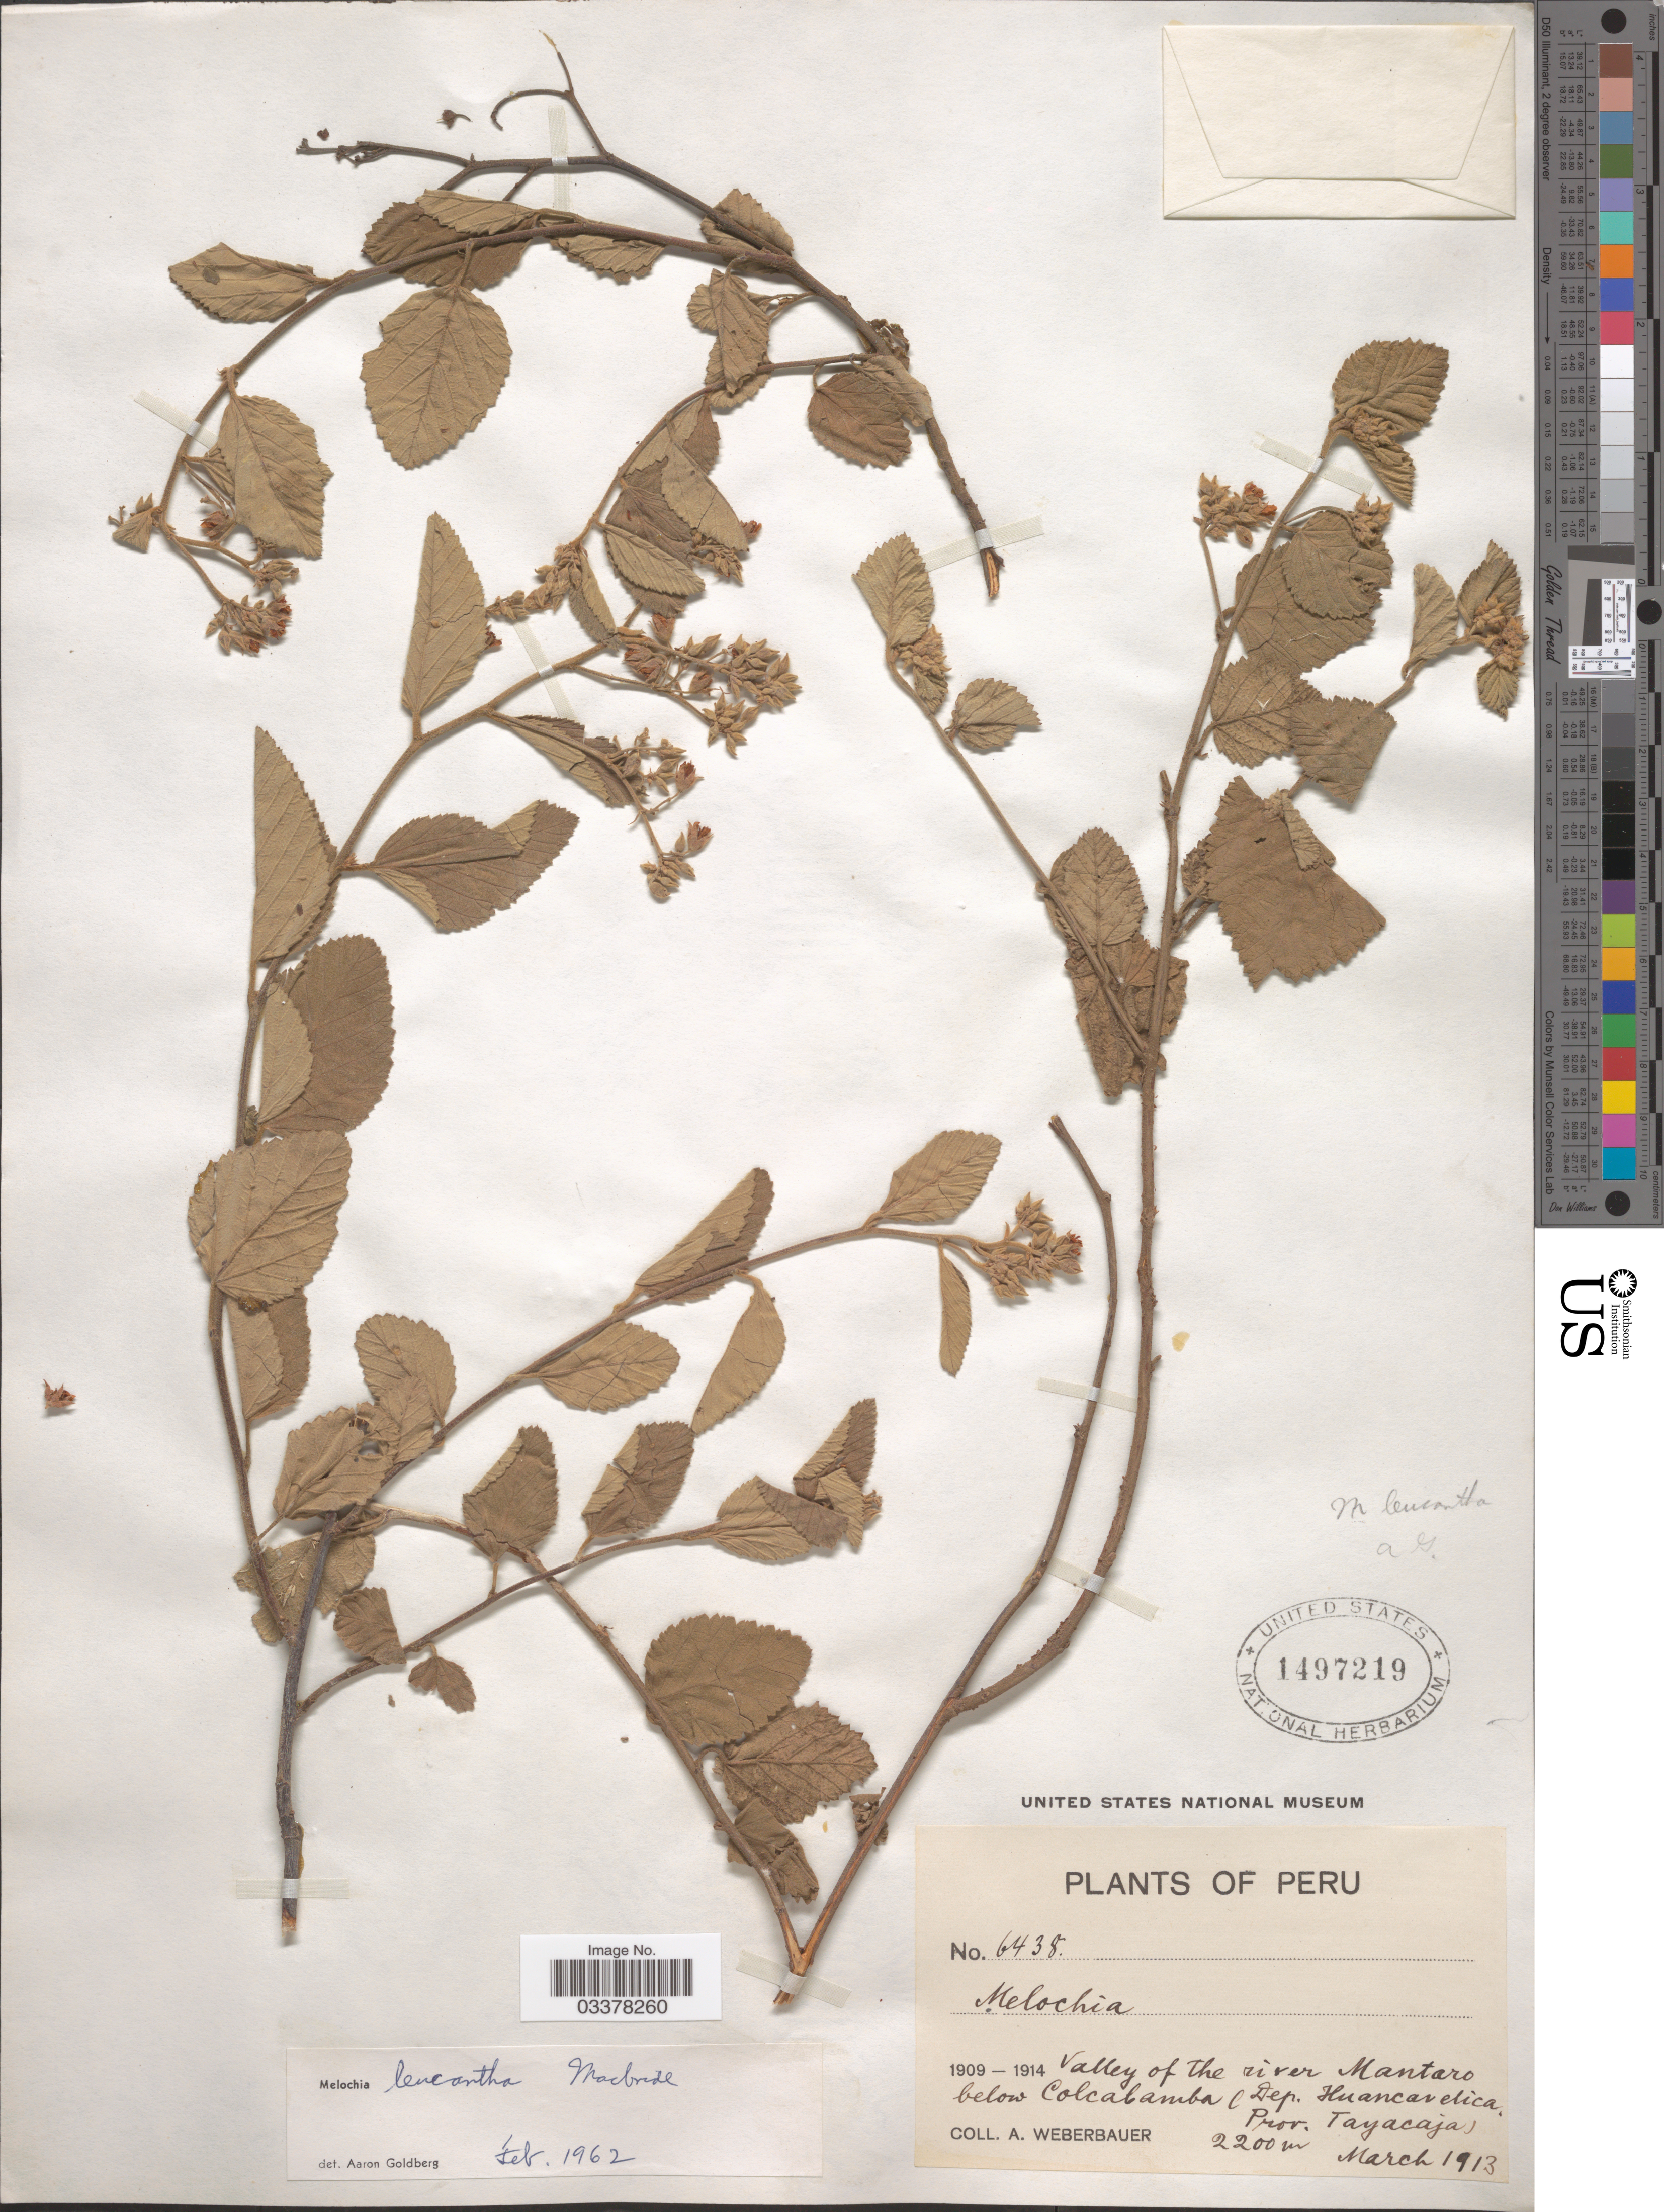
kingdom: Plantae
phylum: Tracheophyta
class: Magnoliopsida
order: Malvales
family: Malvaceae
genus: Melochia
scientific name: Melochia leucantha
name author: J.F. Macbr.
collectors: A. Weberbauer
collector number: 6438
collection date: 1913-03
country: Peru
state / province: Huancavelica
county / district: Tayacaja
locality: Valley of the river Mantaro below Colcabamba (Dep. Huancavelica, Prov. Tayacaja).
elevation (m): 2200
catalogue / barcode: US 1497219